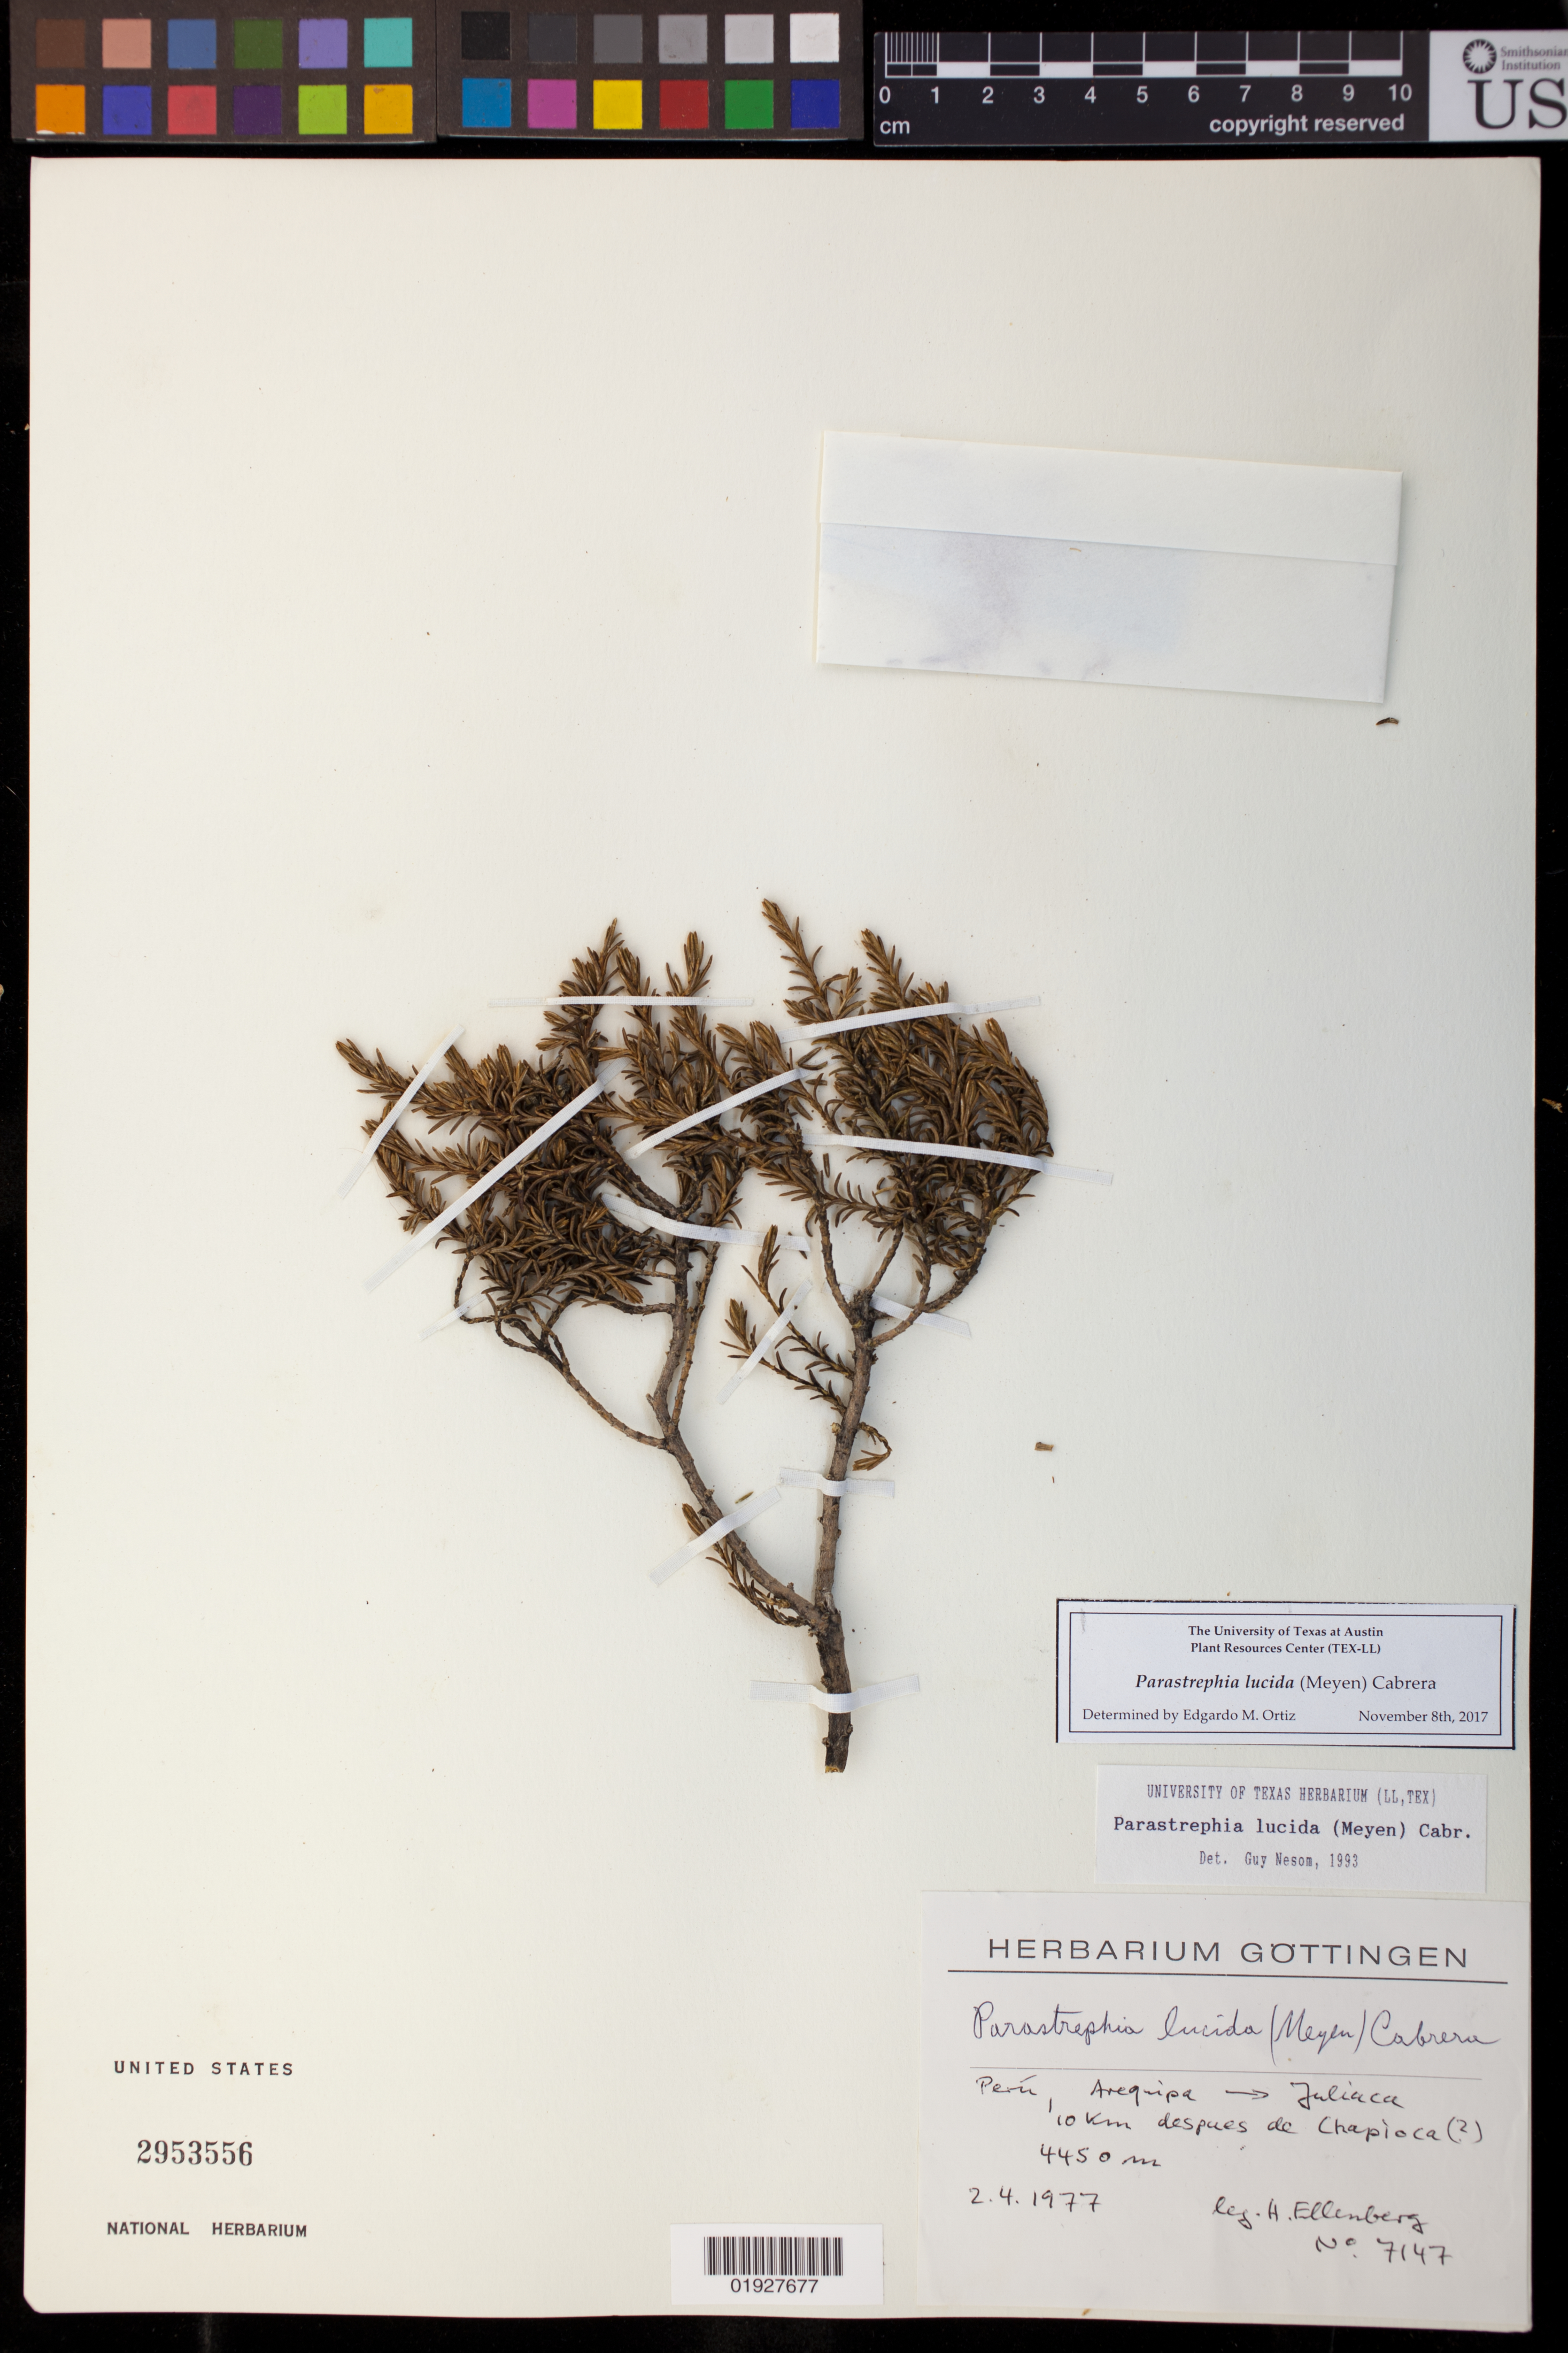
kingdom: Plantae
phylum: Tracheophyta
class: Magnoliopsida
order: Asterales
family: Asteraceae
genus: Parastrephia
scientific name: Parastrephia lucida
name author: (Meyen) Cabrera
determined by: Ortiz, E. M.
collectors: H. Ellenberg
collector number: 7147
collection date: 1977-04-02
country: Peru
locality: Areguipa to Juliaca; 10 km despues de Chapicoca ?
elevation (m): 4450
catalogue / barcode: US 2953556